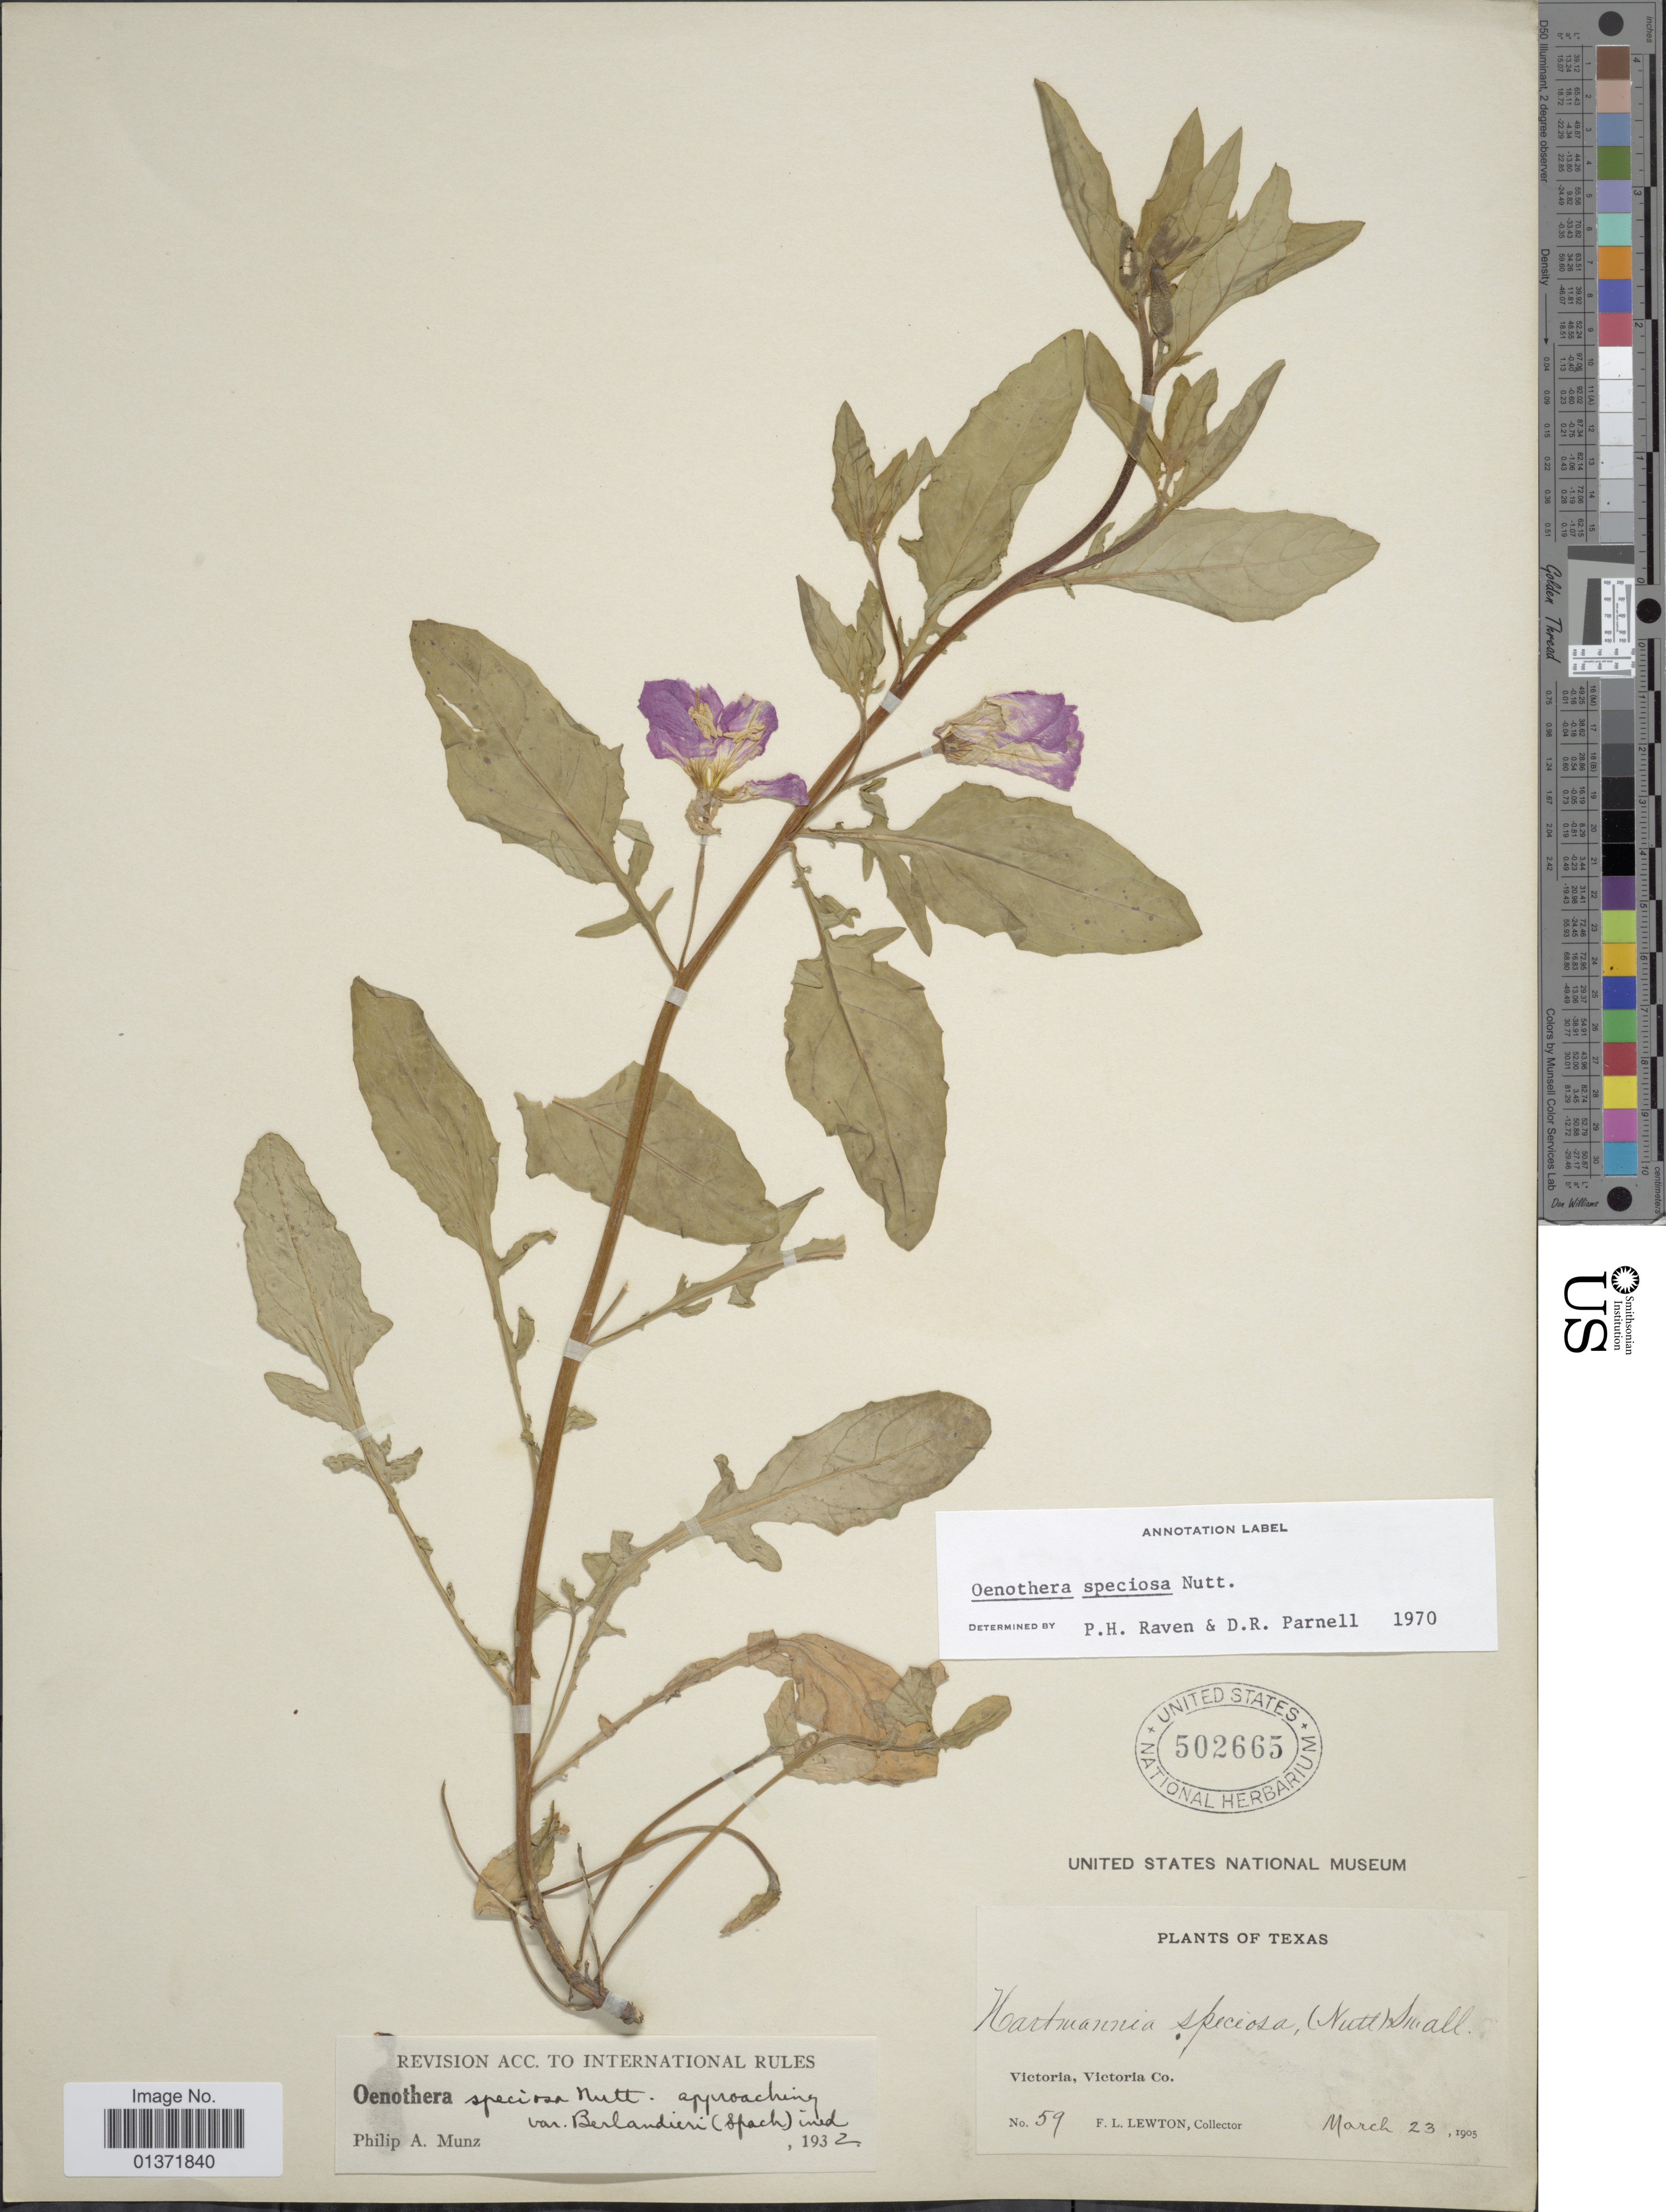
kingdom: Plantae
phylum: Tracheophyta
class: Magnoliopsida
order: Myrtales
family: Onagraceae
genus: Oenothera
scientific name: Oenothera speciosa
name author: Nutt.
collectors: F. L. Lewton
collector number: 59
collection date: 1905-03-23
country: United States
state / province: Texas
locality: Victoria, Victoria Co.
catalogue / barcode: US 502665